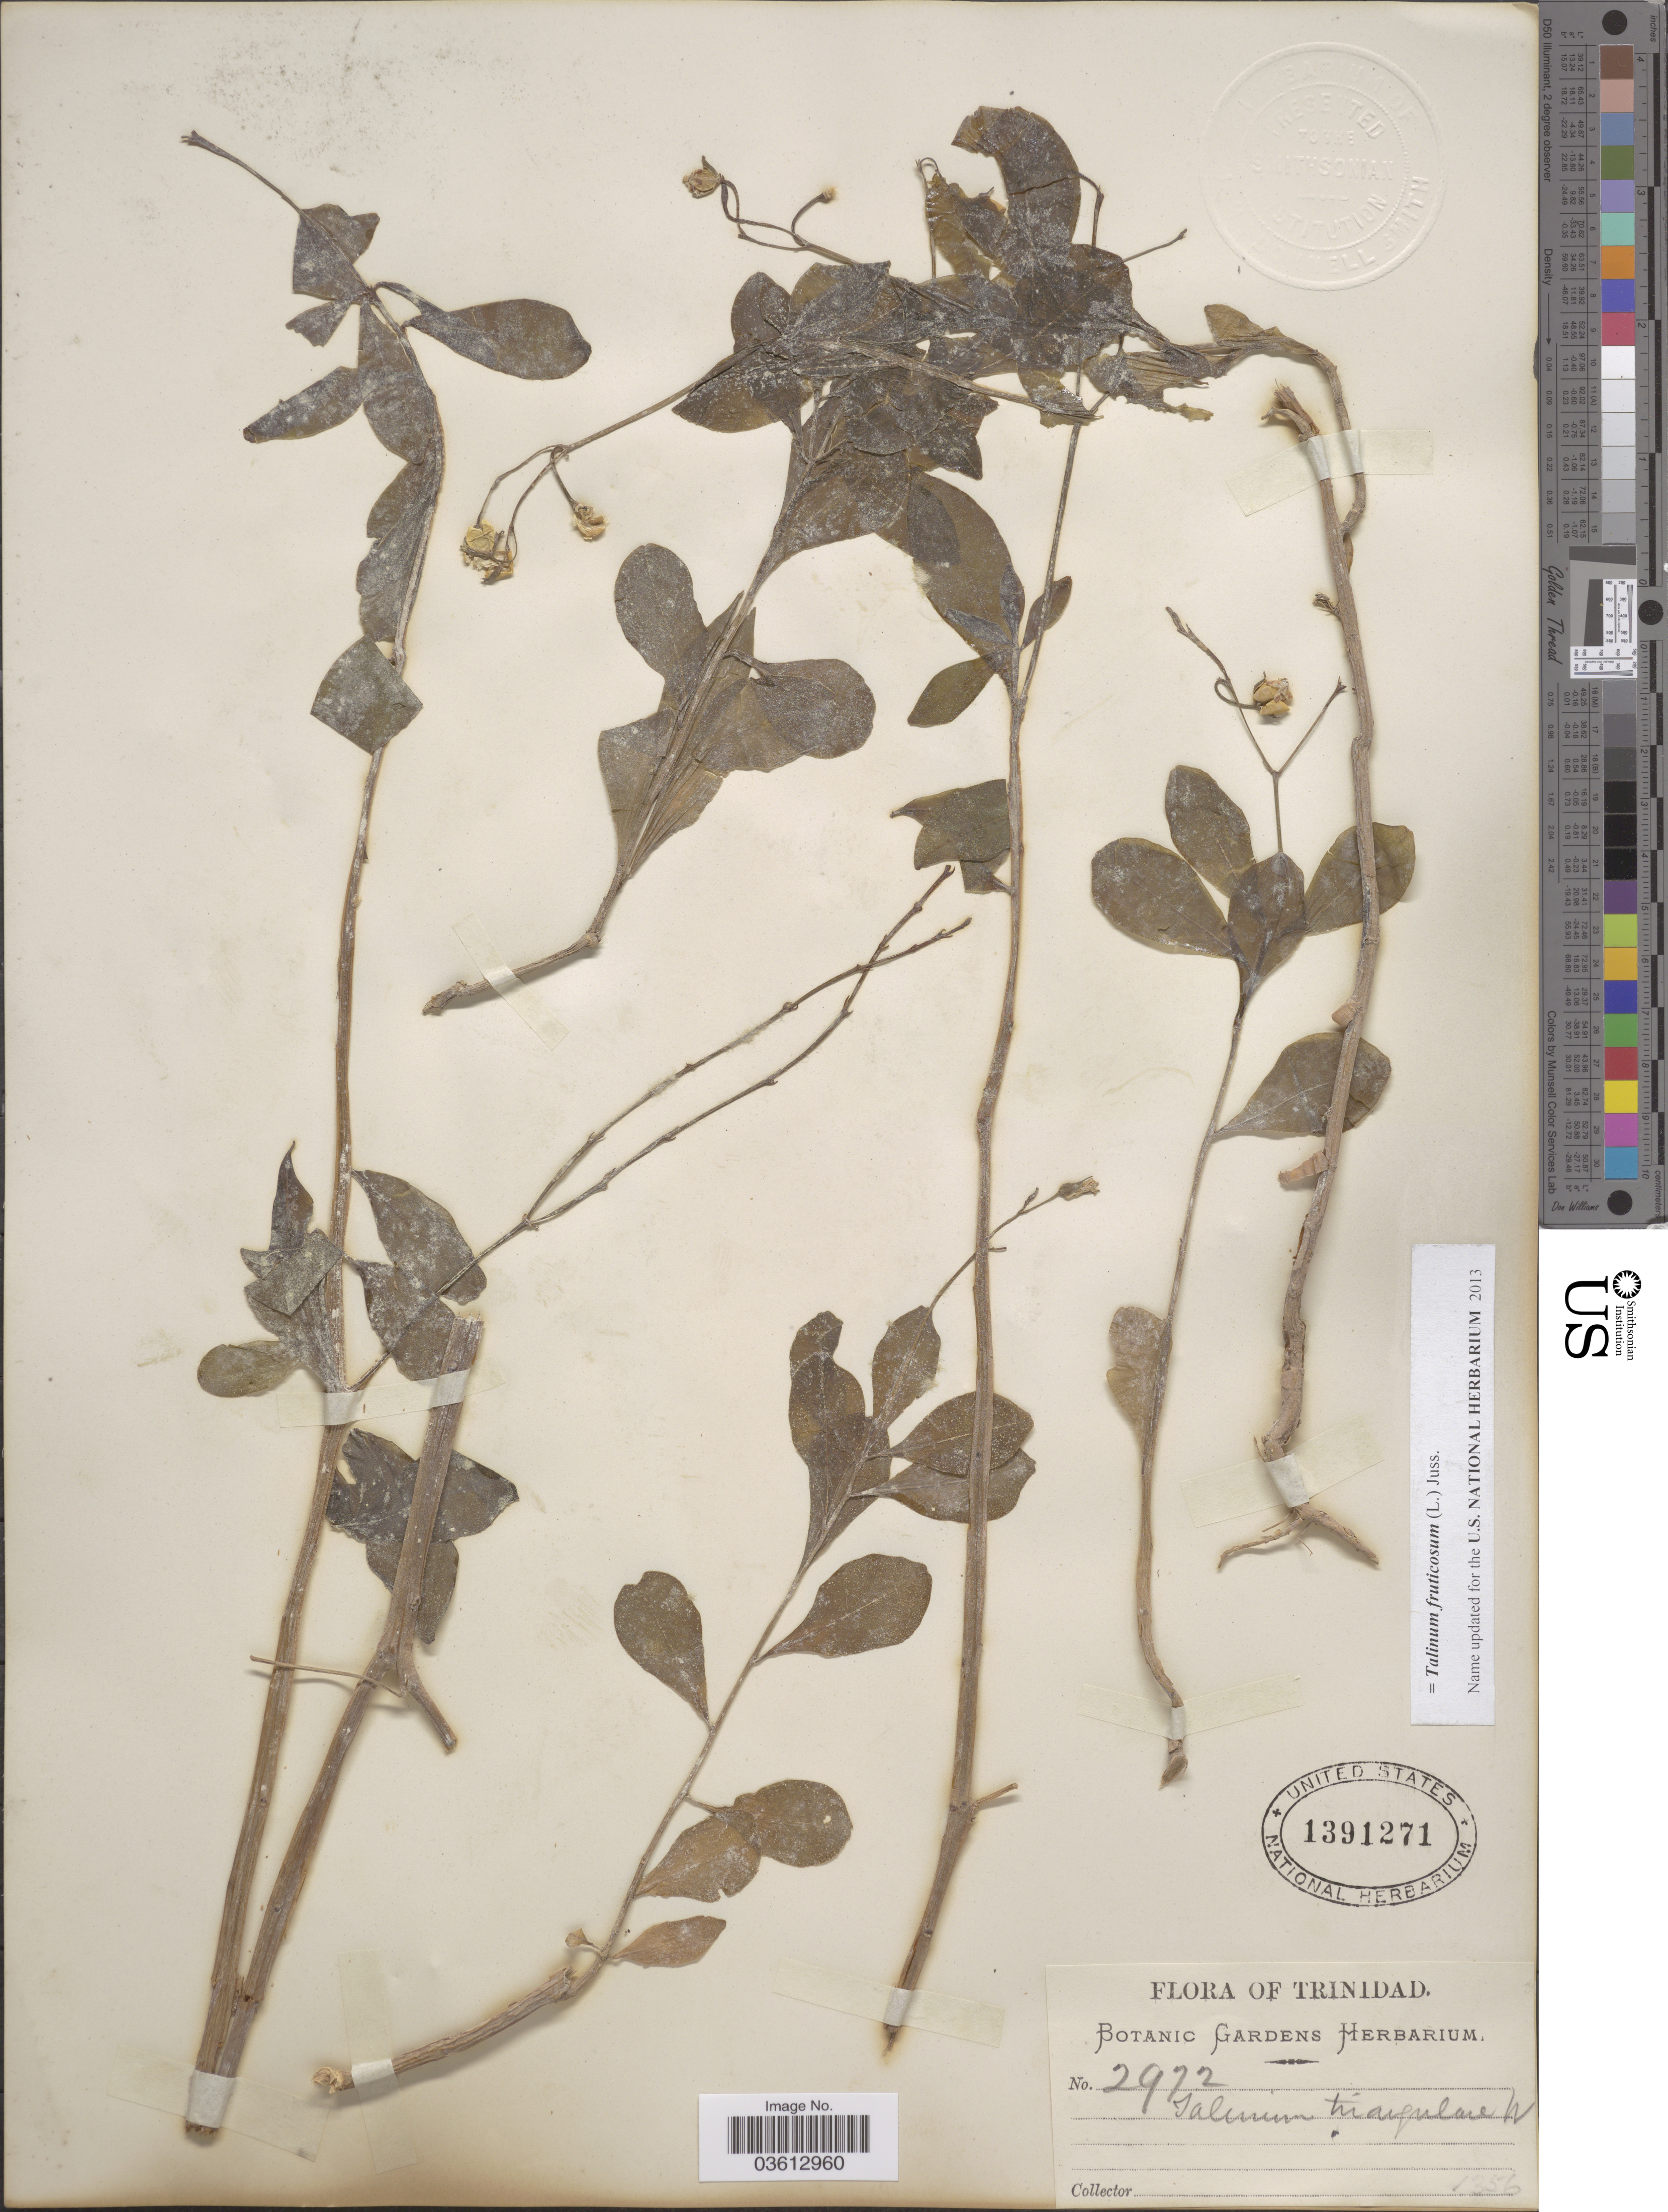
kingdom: Plantae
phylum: Tracheophyta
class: Magnoliopsida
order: Caryophyllales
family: Talinaceae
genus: Talinum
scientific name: Talinum fruticosum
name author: (L.) Juss.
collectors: ex herb. Botanic Gardens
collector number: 2972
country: Trinidad and Tobago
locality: Trinidad.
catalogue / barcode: US 1391271